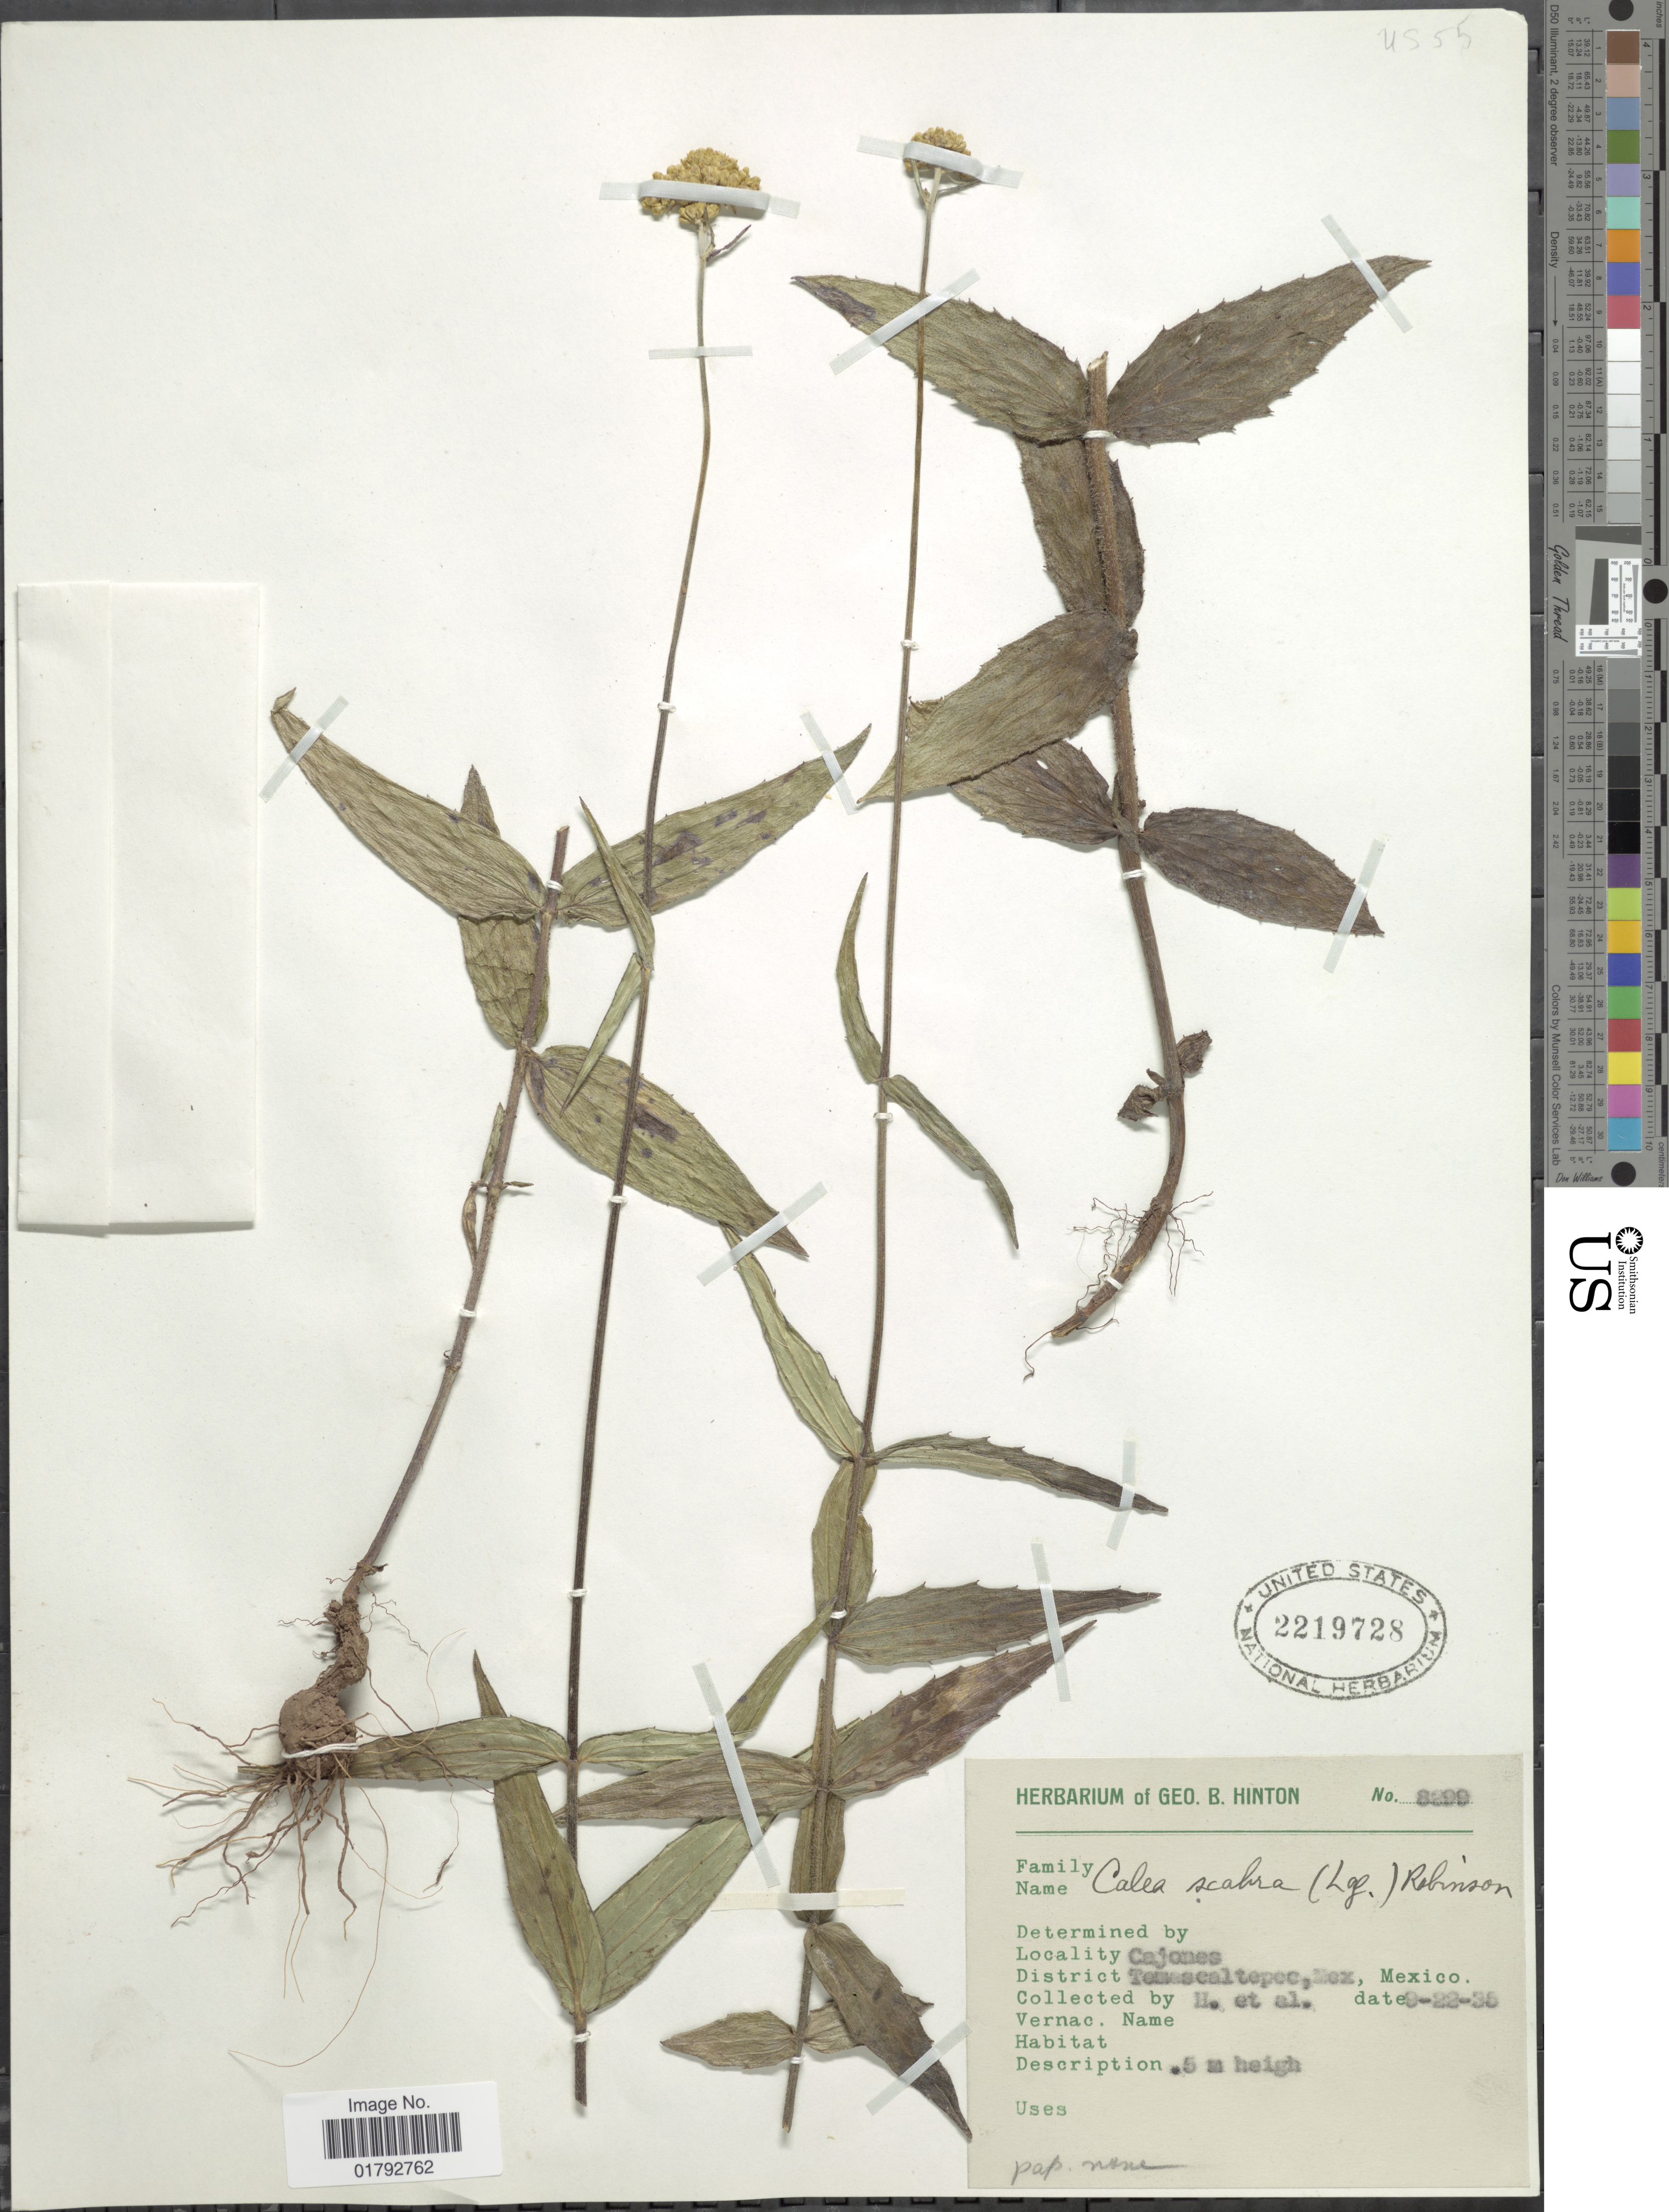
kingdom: Plantae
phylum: Tracheophyta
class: Magnoliopsida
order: Asterales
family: Asteraceae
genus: Alloispermum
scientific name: Alloispermum scabrum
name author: (Lag.) H. Rob.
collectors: G. B. Hinton & et al.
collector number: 8299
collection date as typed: Transcribed d/m/y: 22/9/35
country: Mexico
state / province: México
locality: Cajones, Temascaltepec, Mex. Mexico.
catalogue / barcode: US 2219728